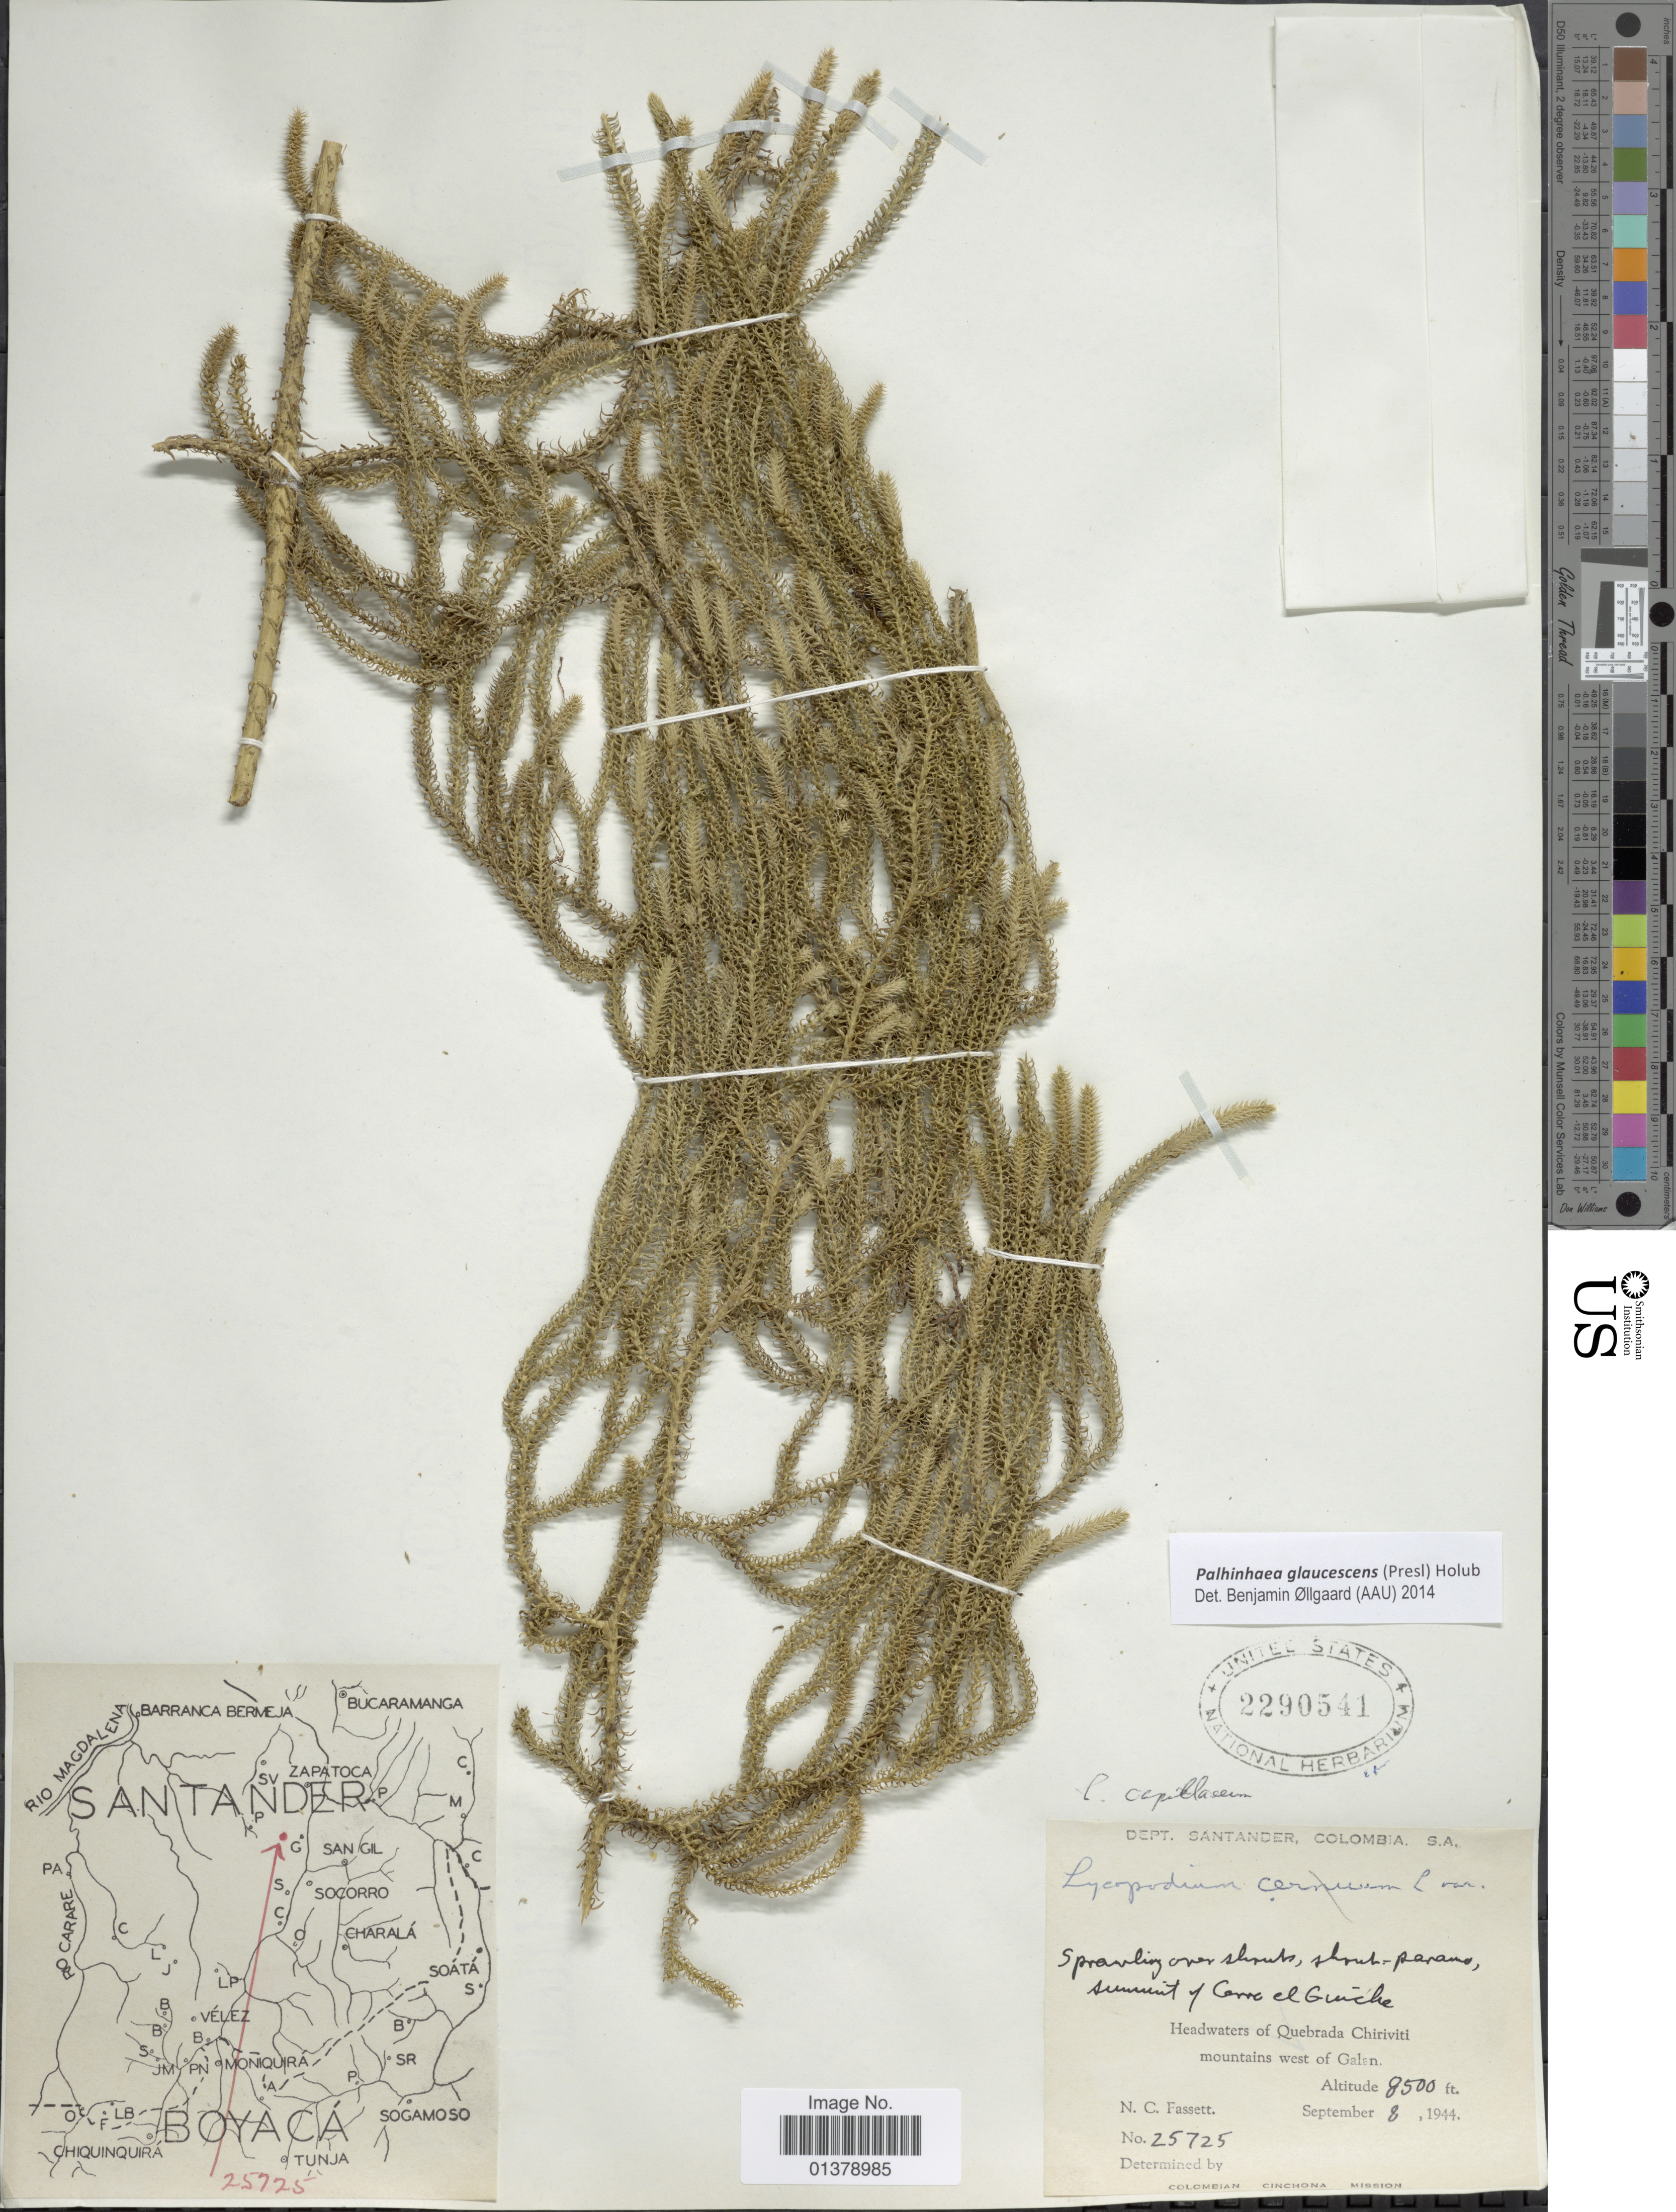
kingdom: Plantae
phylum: Tracheophyta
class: Lycopodiopsida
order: Lycopodiales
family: Lycopodiaceae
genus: Palhinhaea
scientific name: Palhinhaea cernua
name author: (L.) Vasc. & Franco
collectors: N. C. Fassett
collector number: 25725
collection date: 1944-09-08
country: Colombia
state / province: Santander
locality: Headwaters of Quebrada Chiriviti mountains west of Galan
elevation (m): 2591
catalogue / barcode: US 2290541